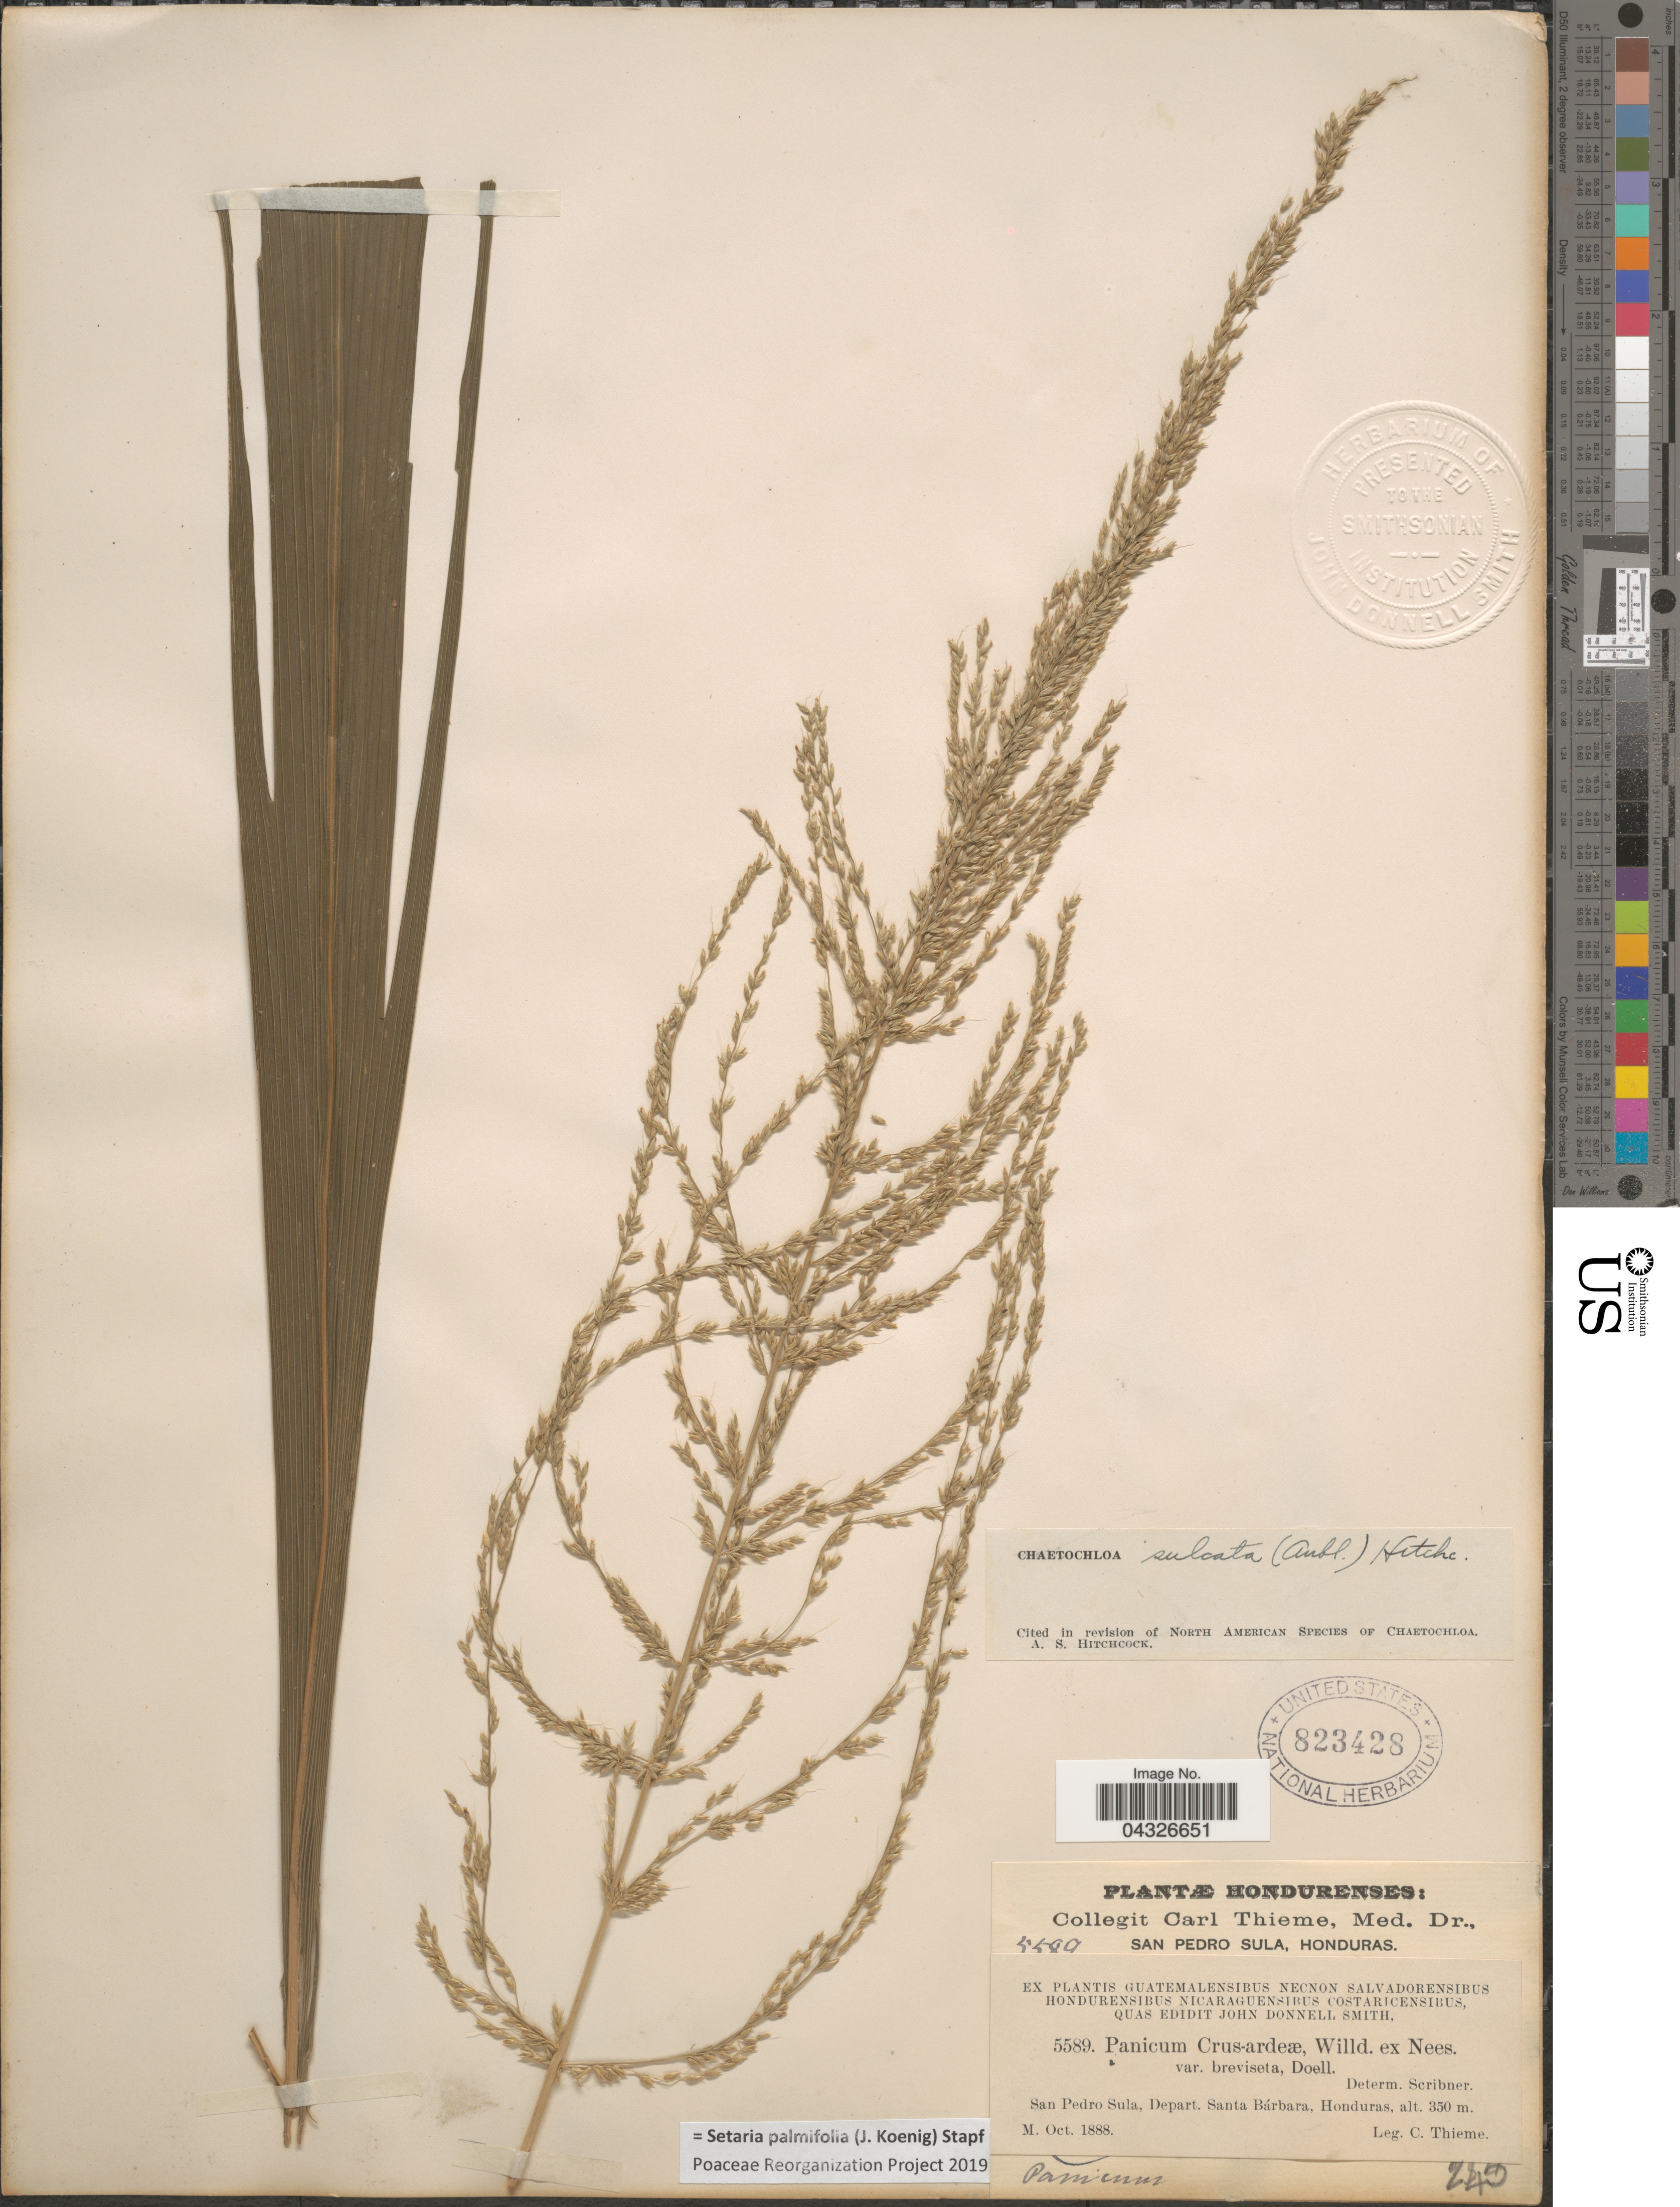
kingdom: Plantae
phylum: Tracheophyta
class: Liliopsida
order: Poales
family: Poaceae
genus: Setaria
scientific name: Setaria palmifolia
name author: (J. Koenig) Stapf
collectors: C. Thieme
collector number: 5589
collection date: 1888-10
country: Honduras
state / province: Santa Barbara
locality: San Pedro Sula. San Pedro Sula, Depart Santa Bárbara.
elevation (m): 350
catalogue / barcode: US 823428